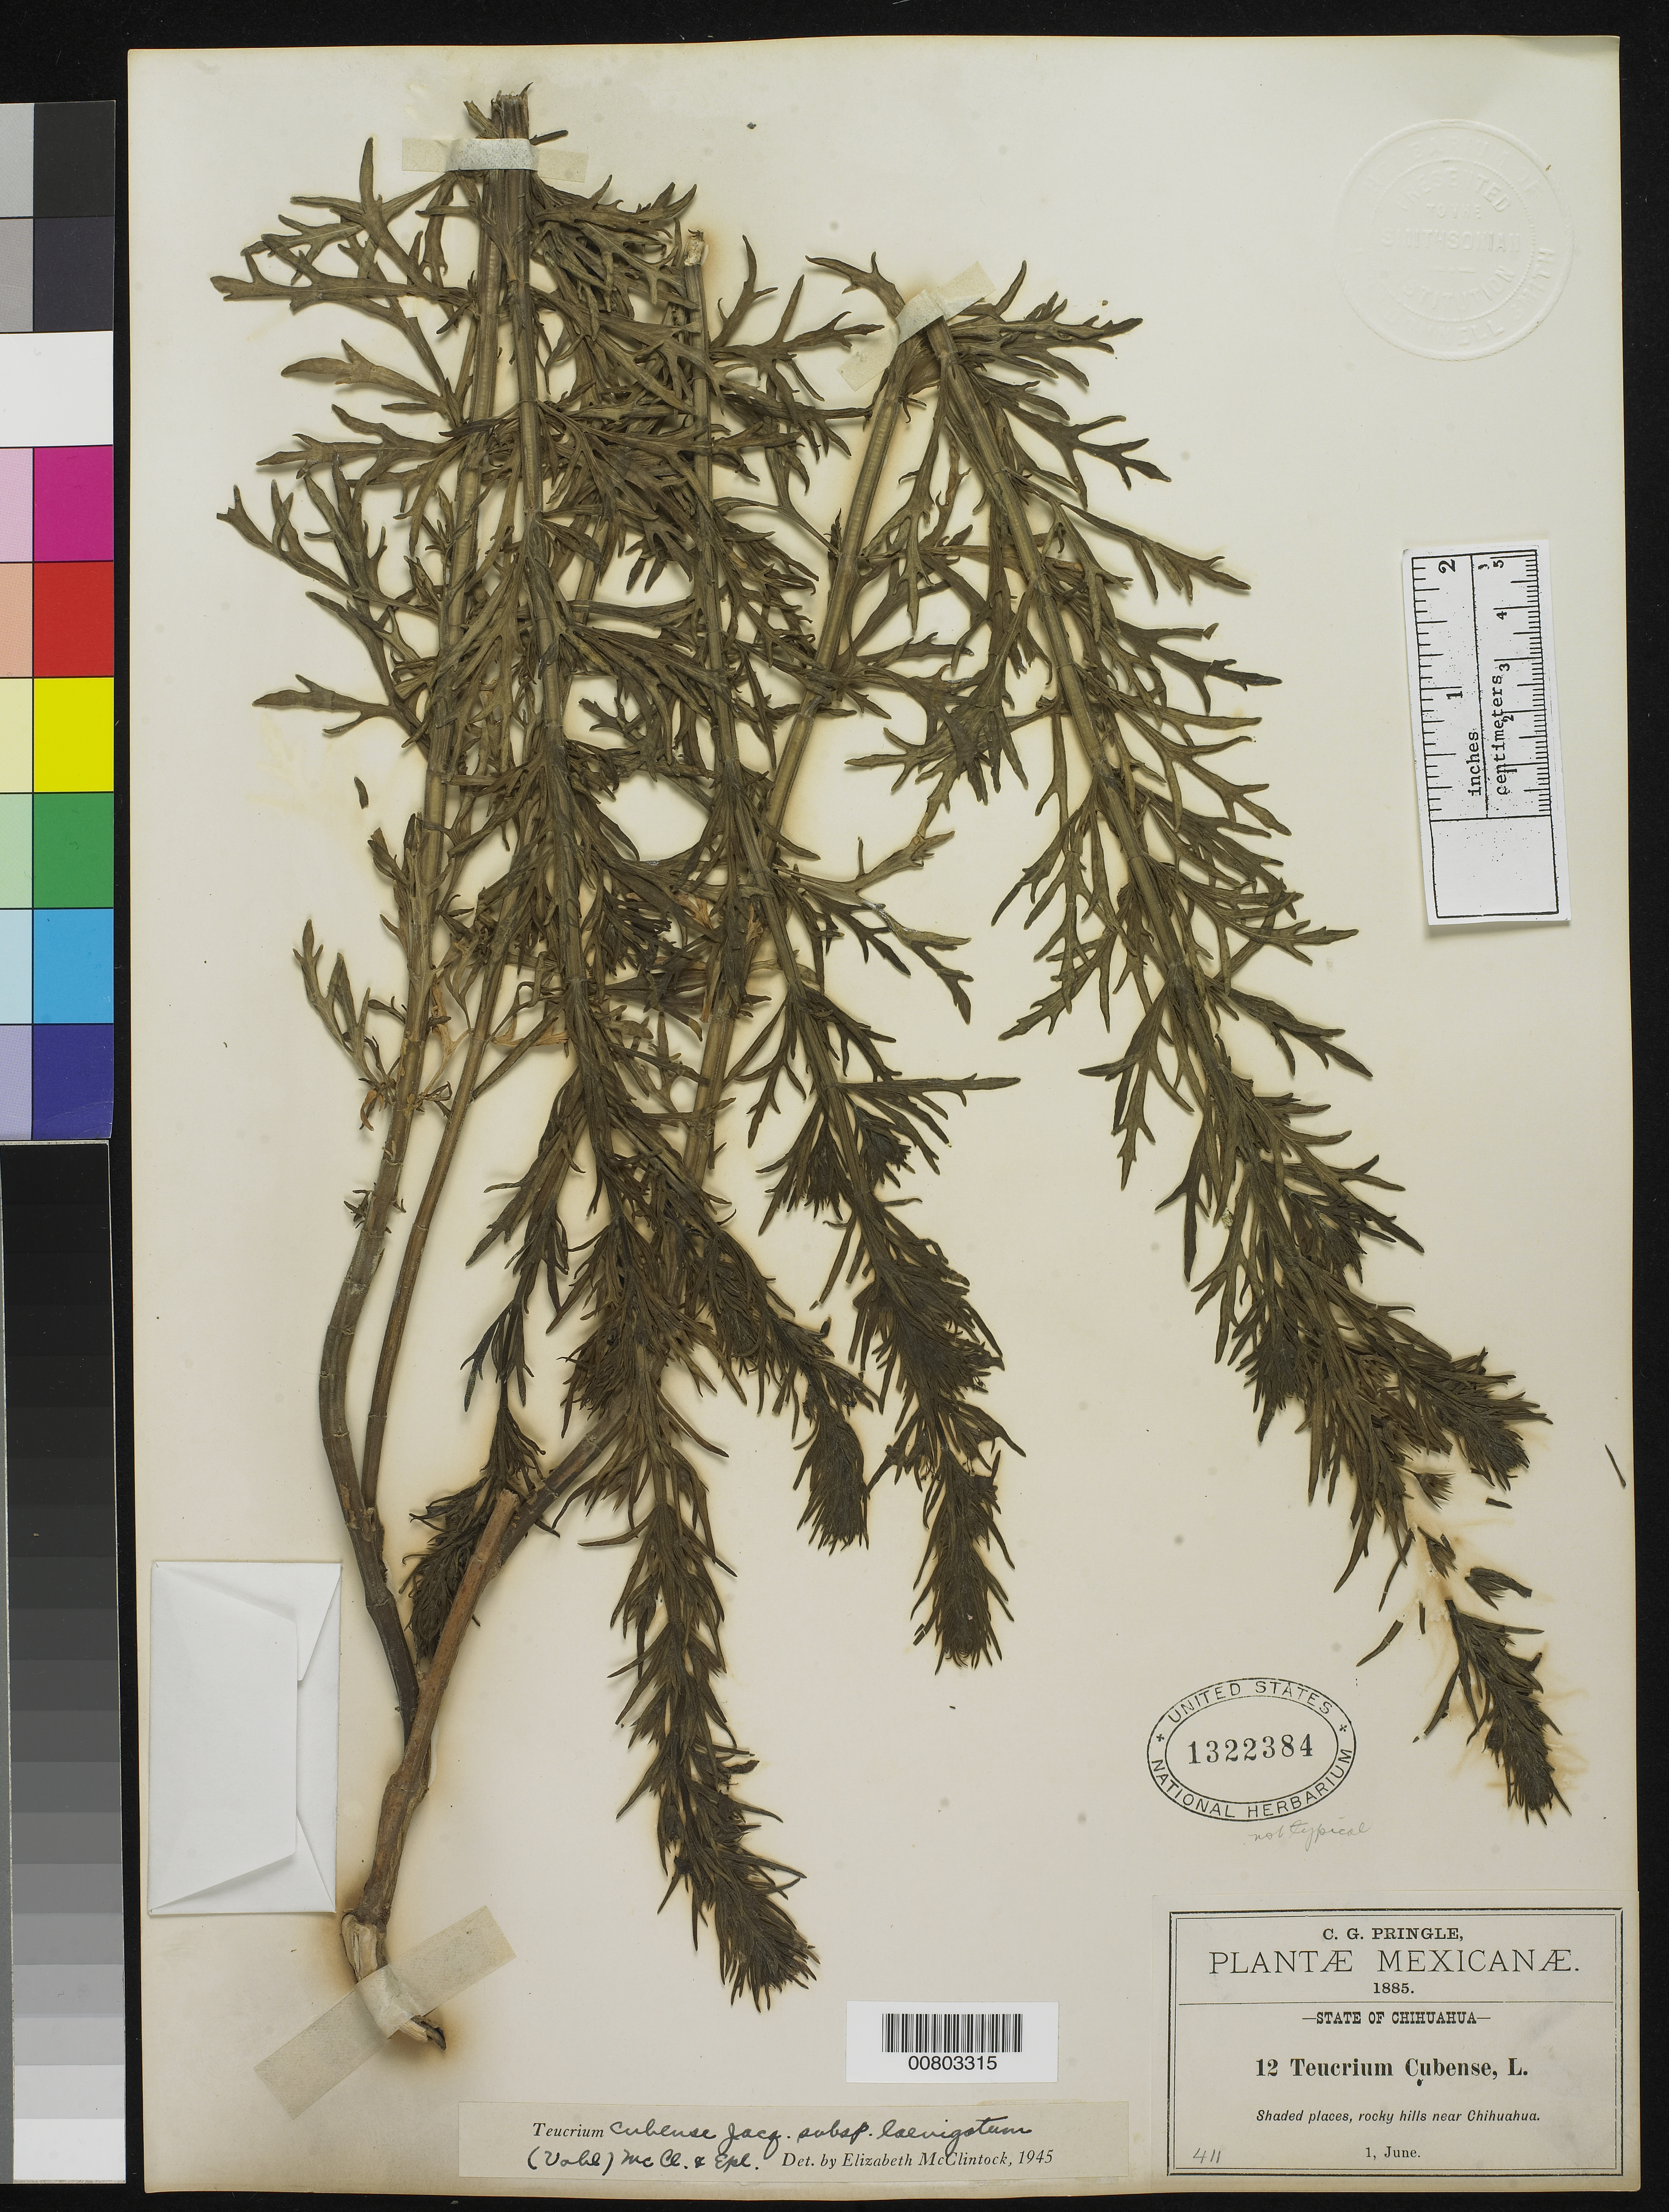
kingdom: Plantae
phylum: Tracheophyta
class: Magnoliopsida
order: Lamiales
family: Lamiaceae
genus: Teucrium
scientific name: Teucrium cubense subsp. laevigatum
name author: Jacq.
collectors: C. G. Pringle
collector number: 12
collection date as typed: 01 Jun 1885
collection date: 1885-06-01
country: Mexico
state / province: Chihuahua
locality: Rocky hills near Chihuahua.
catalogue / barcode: US 1322384